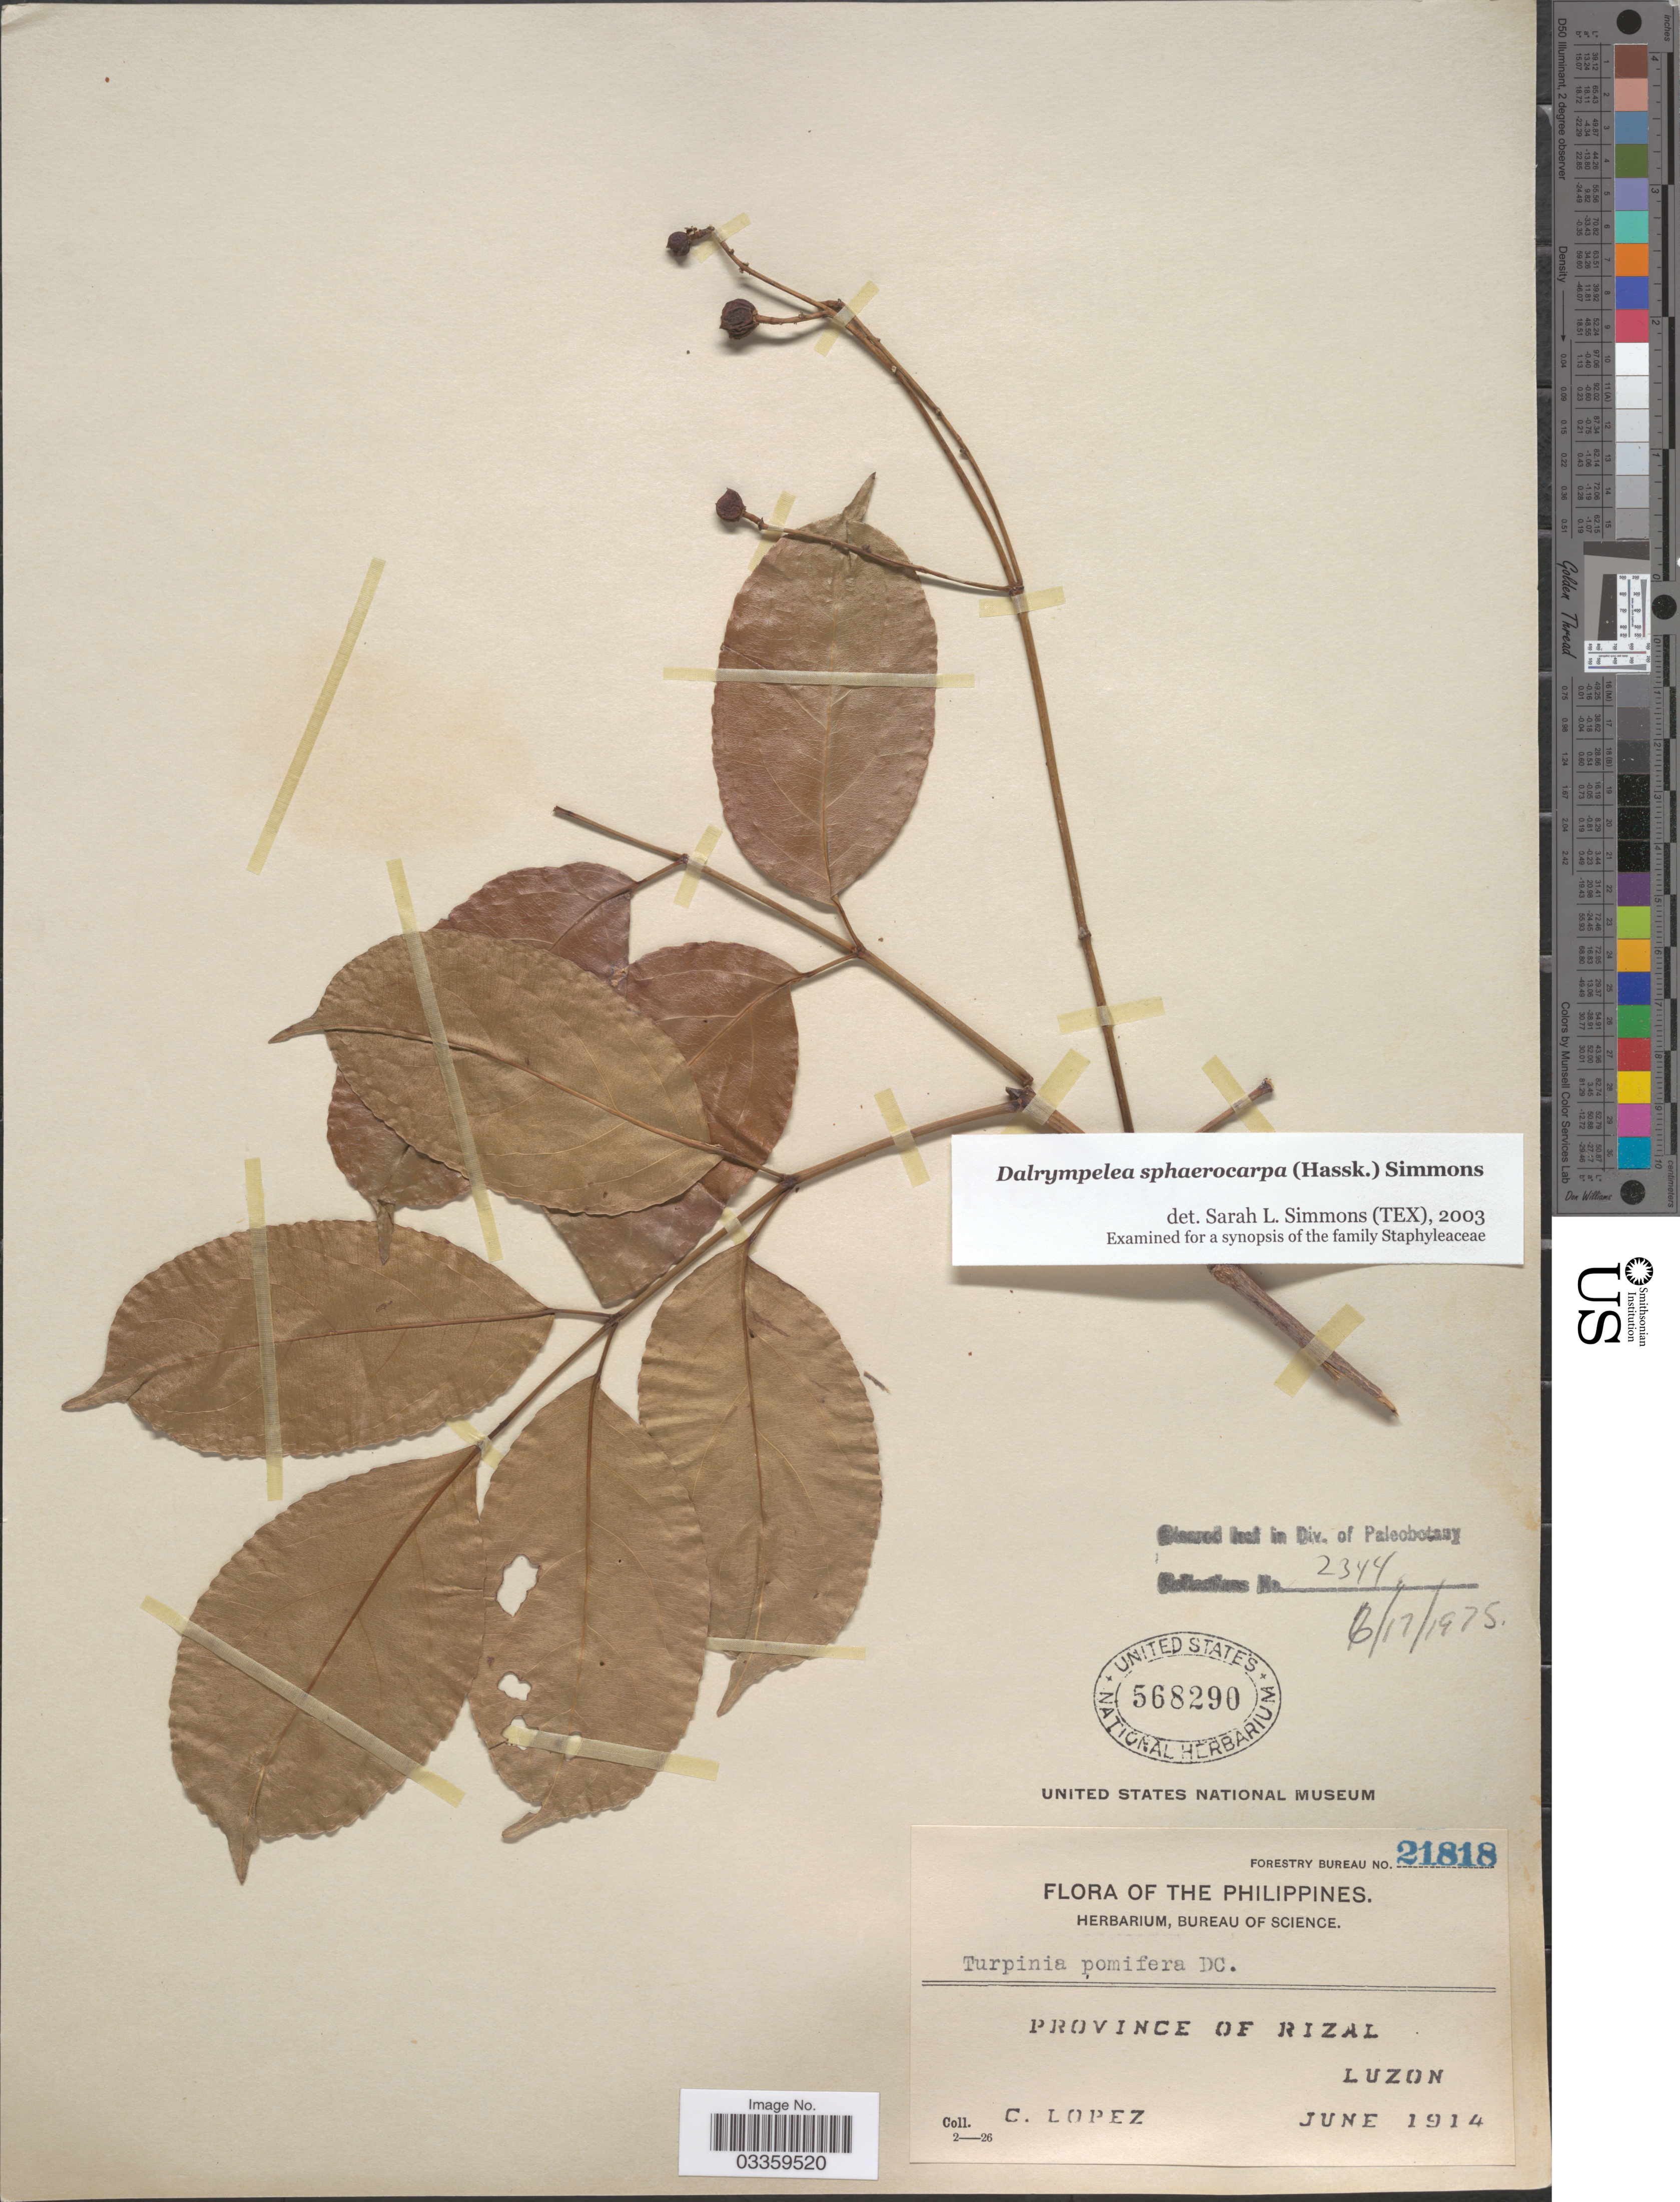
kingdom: Plantae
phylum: Tracheophyta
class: Magnoliopsida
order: Crossosomatales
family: Staphyleaceae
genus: Dalrympelea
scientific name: Dalrympelea sphaerocarpa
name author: (Hassk.) Nor-Ezzaw.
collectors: C. Lopez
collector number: Forestry Bureau 21818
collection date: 1914-06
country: Philippines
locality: Province of Rizal. Luzon.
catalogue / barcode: US 568290